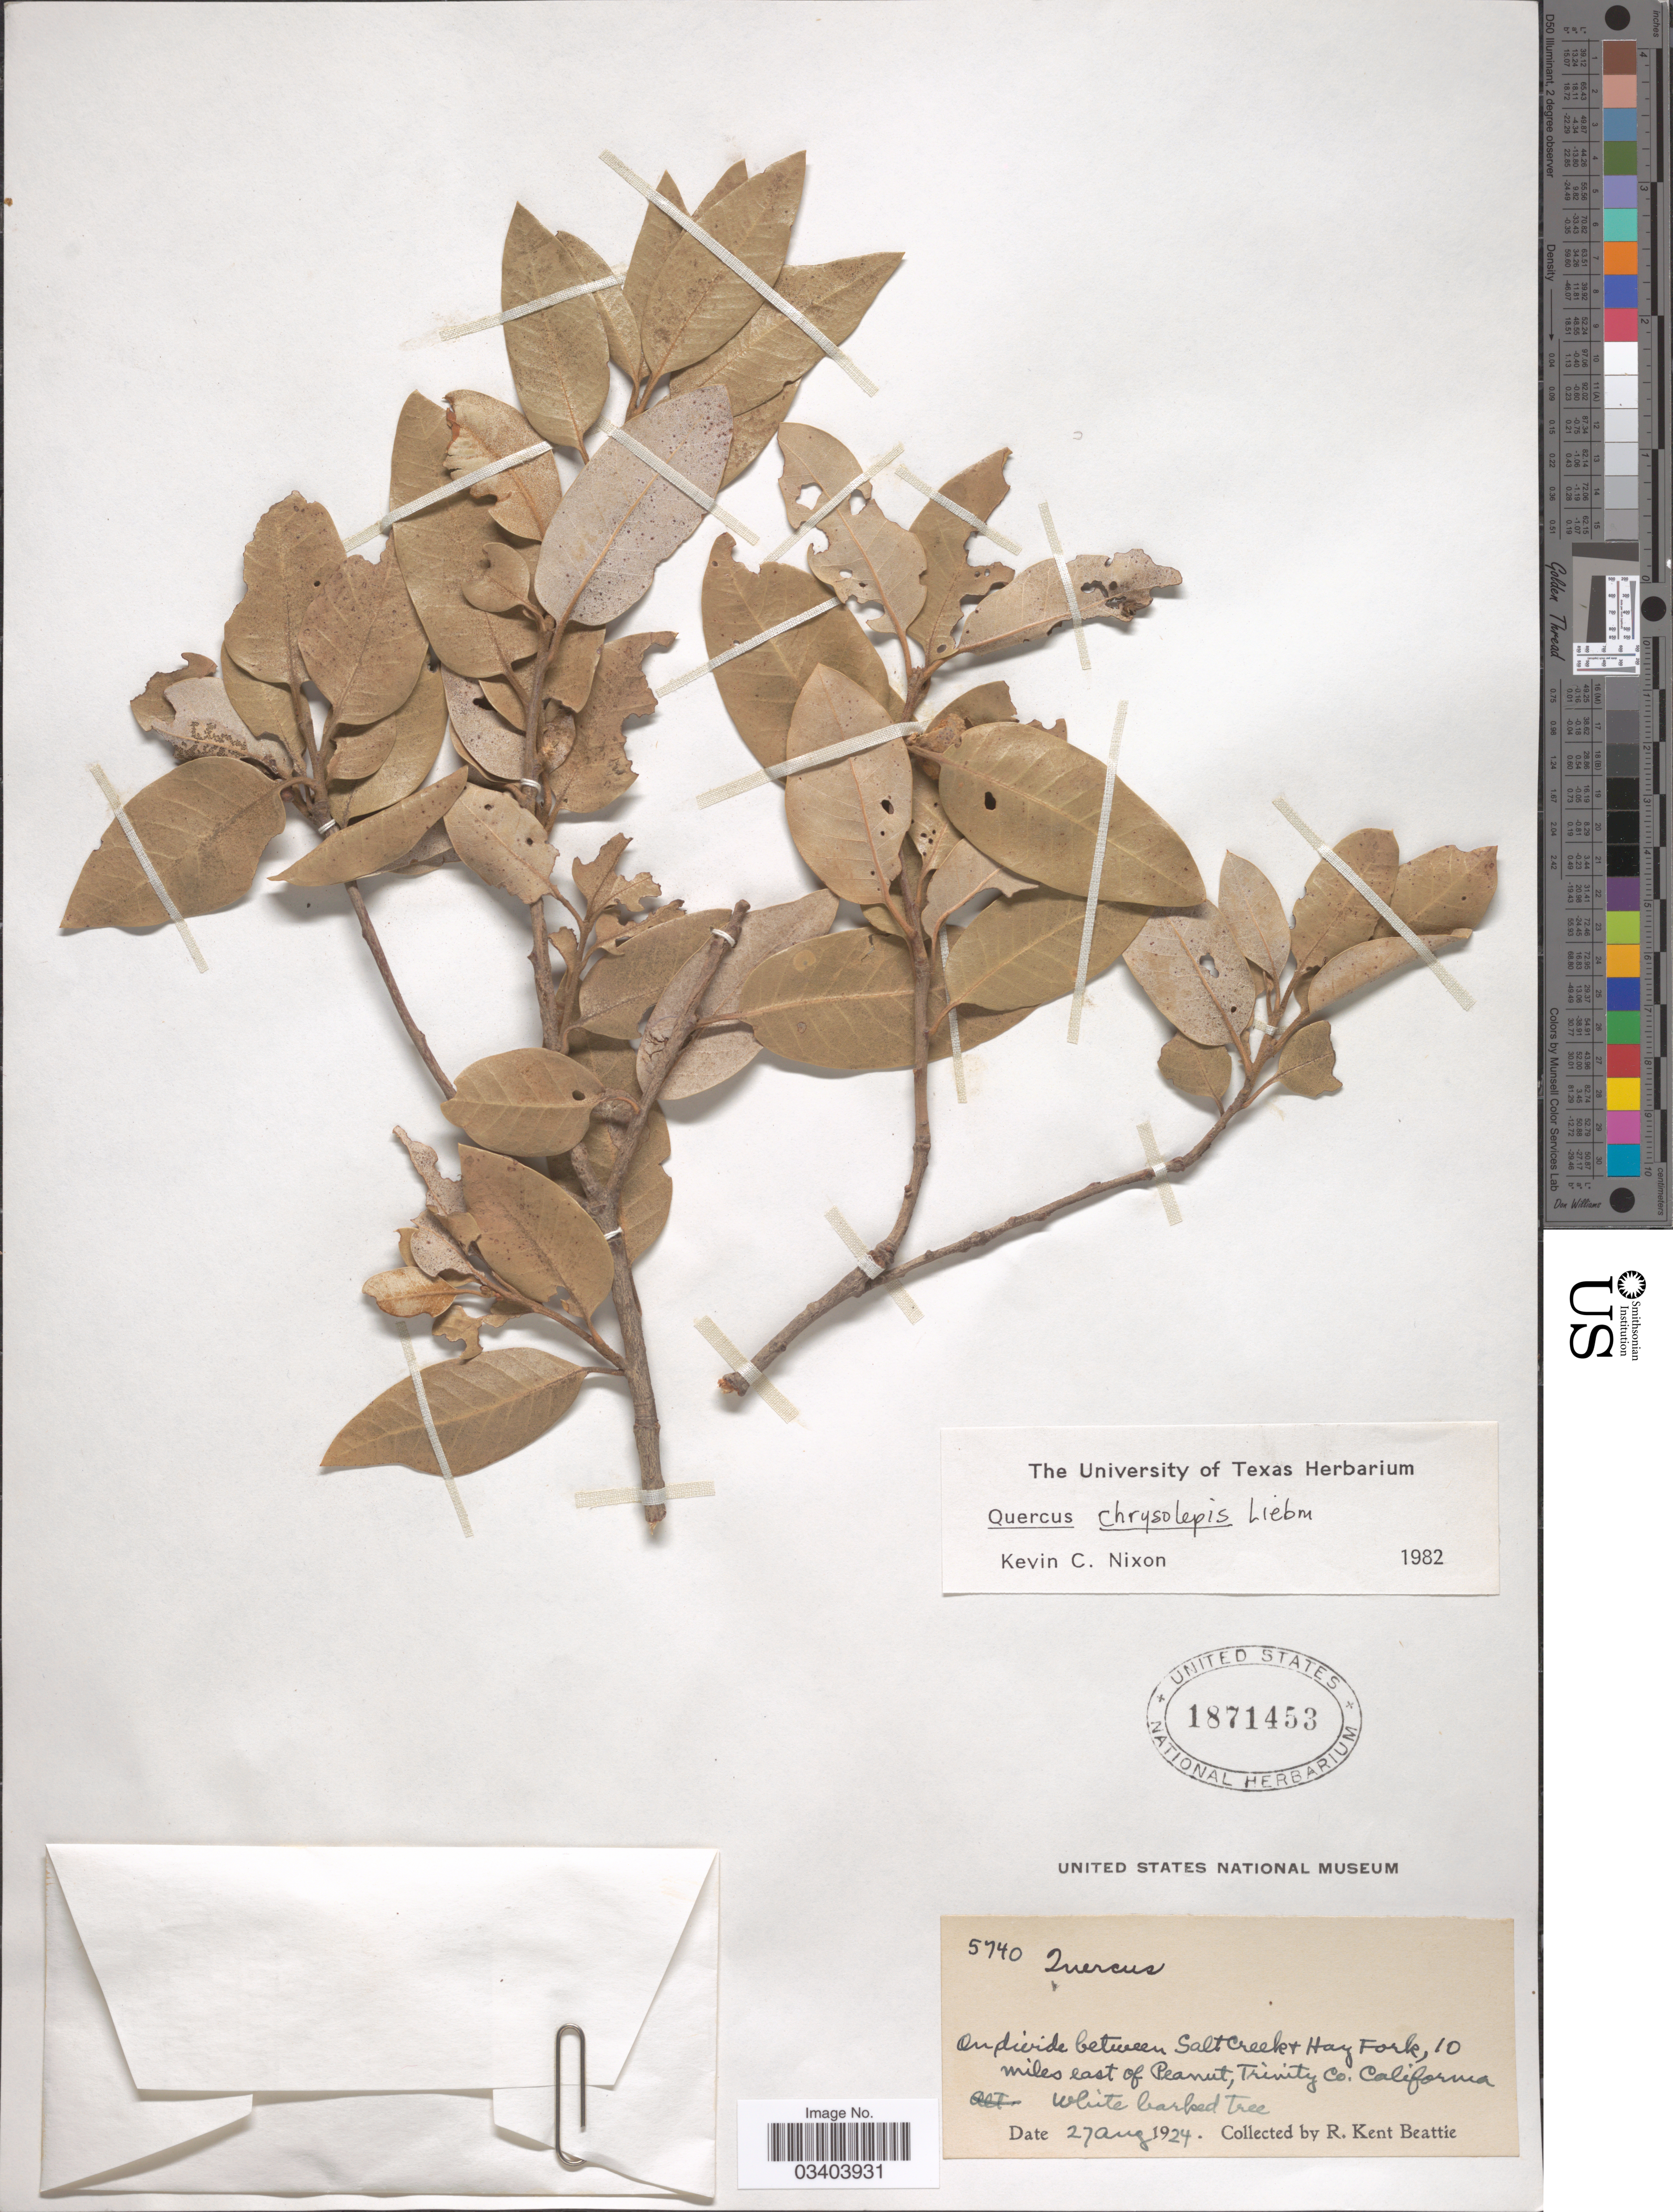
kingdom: Plantae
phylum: Tracheophyta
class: Magnoliopsida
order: Fagales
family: Fagaceae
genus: Quercus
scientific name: Quercus chrysolepis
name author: Liebm.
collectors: R. K. Beattie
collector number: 5740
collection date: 1924-08-27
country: United States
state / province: California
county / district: Trinity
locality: On divide between Salt Creek & Hay Fork, 10 miles east of Peanut, Trinity Co.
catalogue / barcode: US 1871453